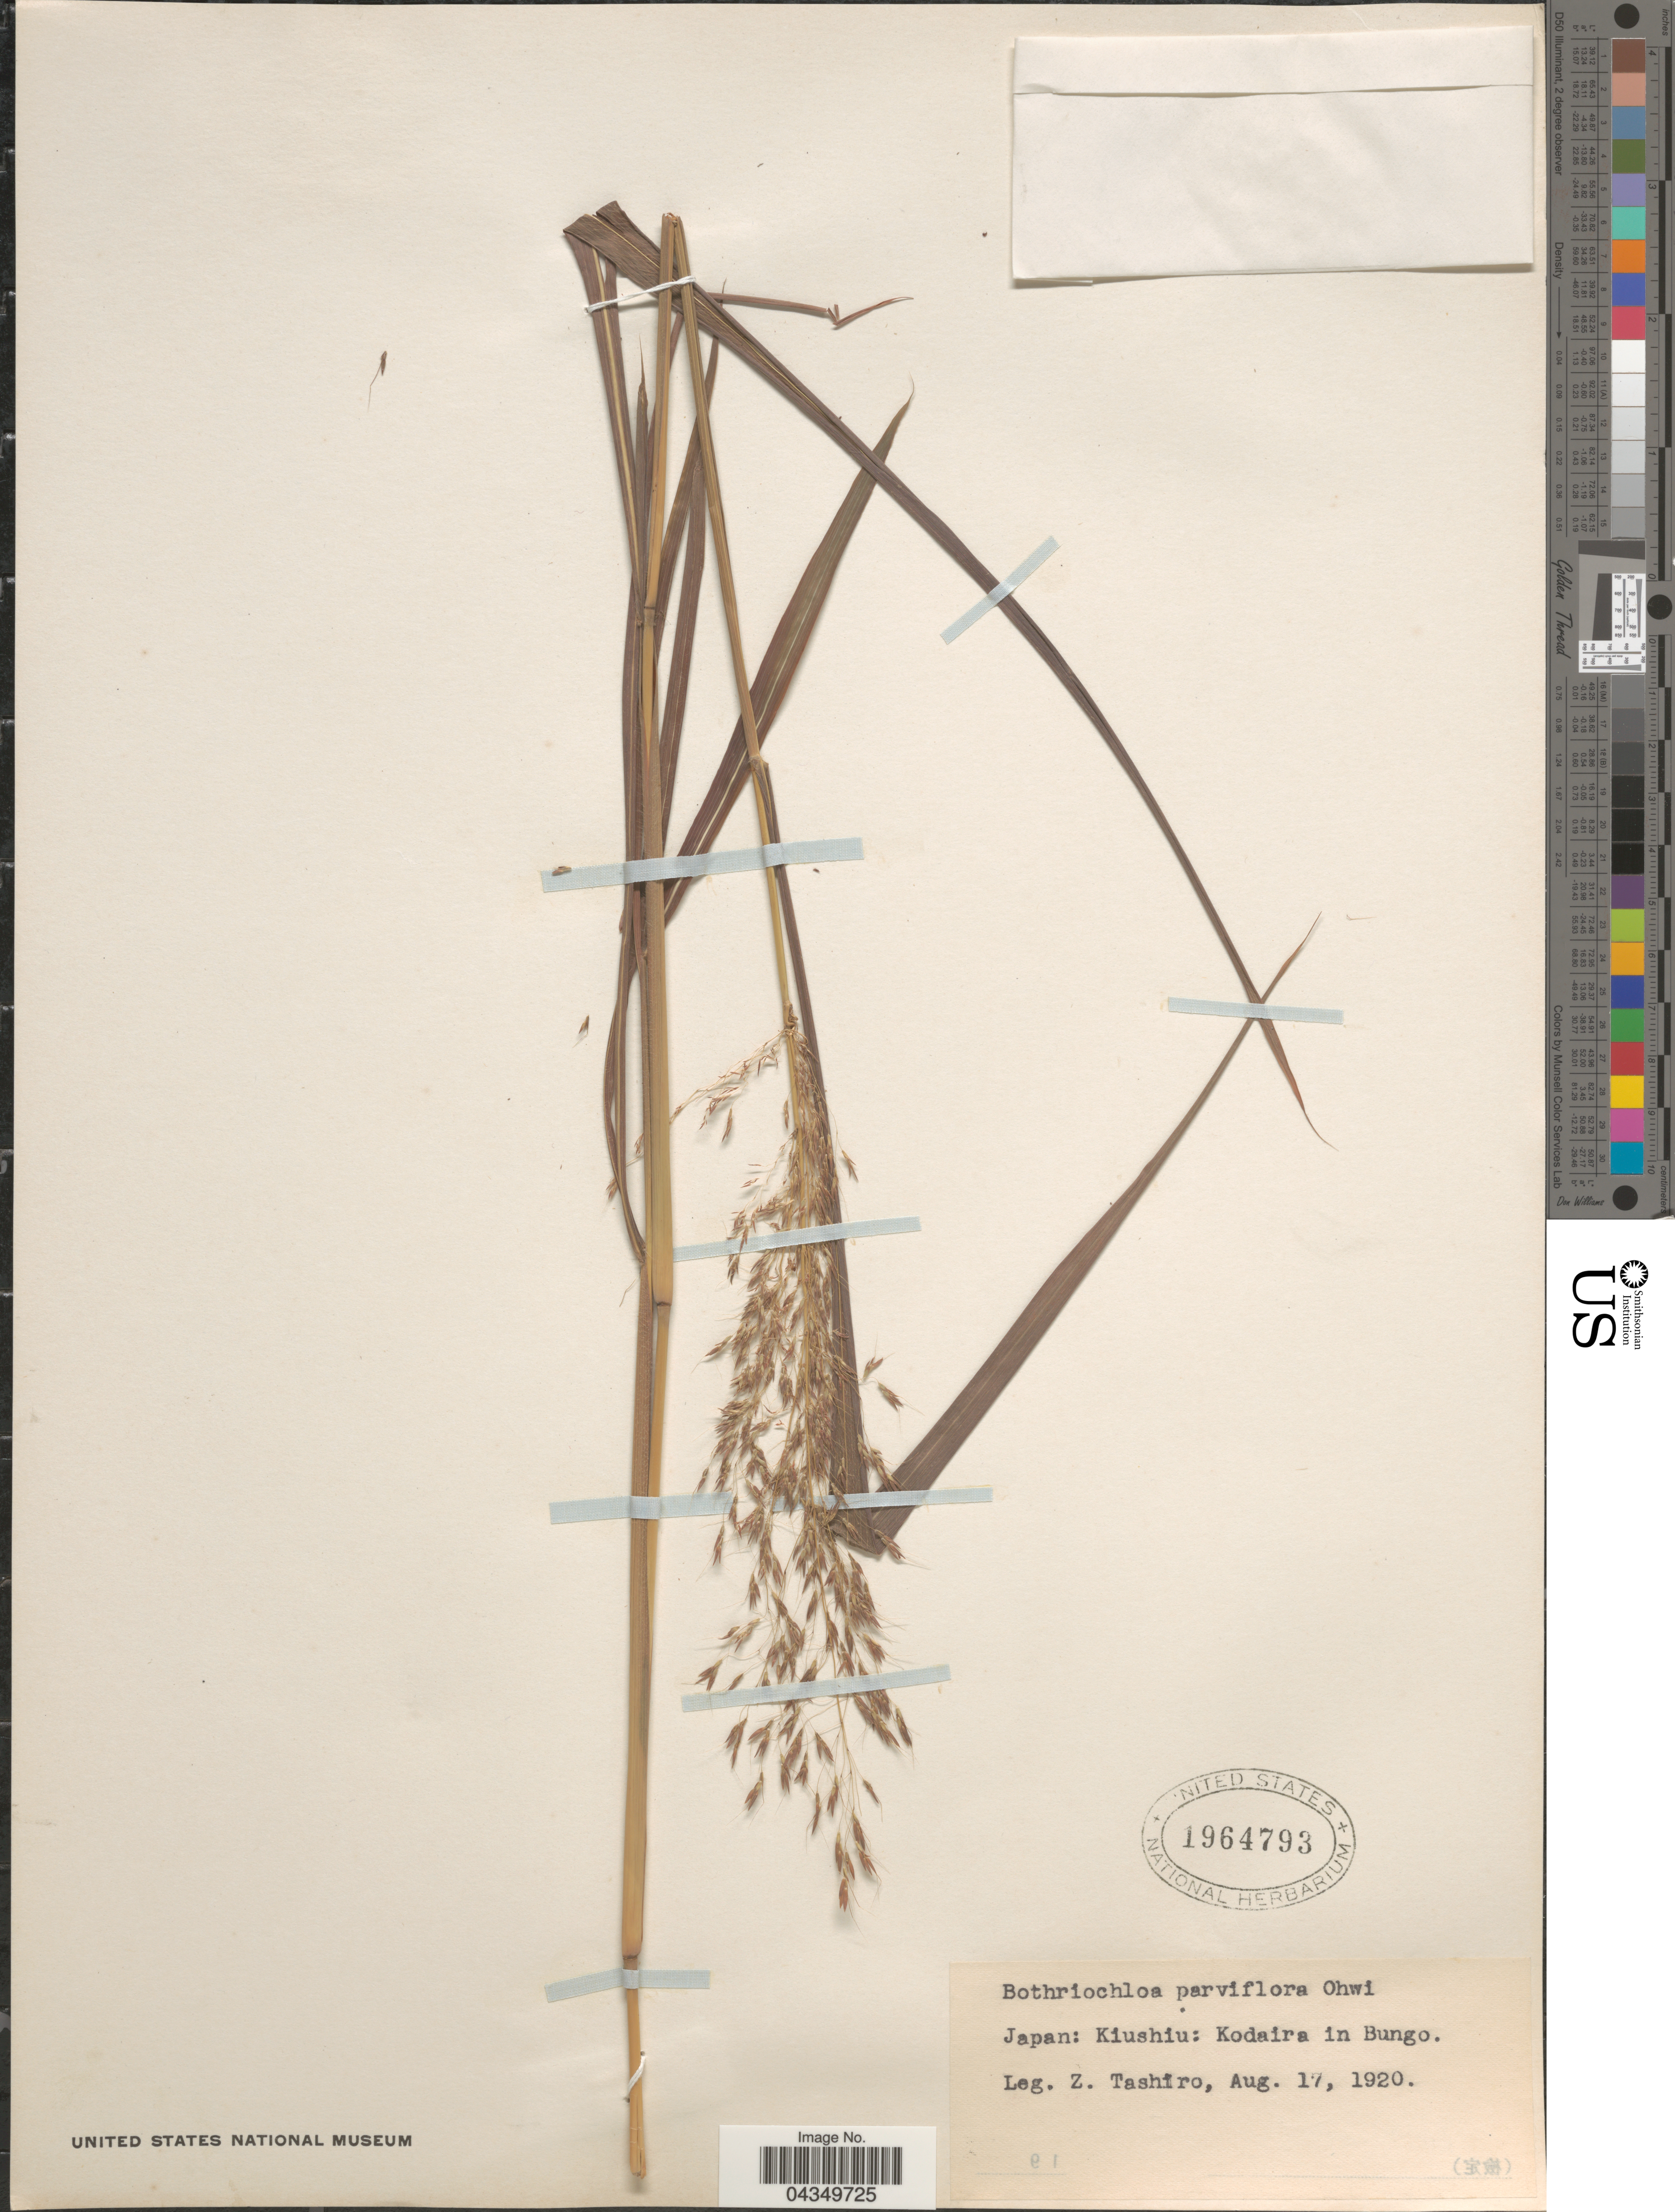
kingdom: Plantae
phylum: Tracheophyta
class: Liliopsida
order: Poales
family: Poaceae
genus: Capillipedium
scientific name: Capillipedium parviflorum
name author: (R. Br.) Stapf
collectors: Z. Tashiro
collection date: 1920-08-17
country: Japan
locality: Kiushiu: Kodaira in Bungo.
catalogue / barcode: US 1964793